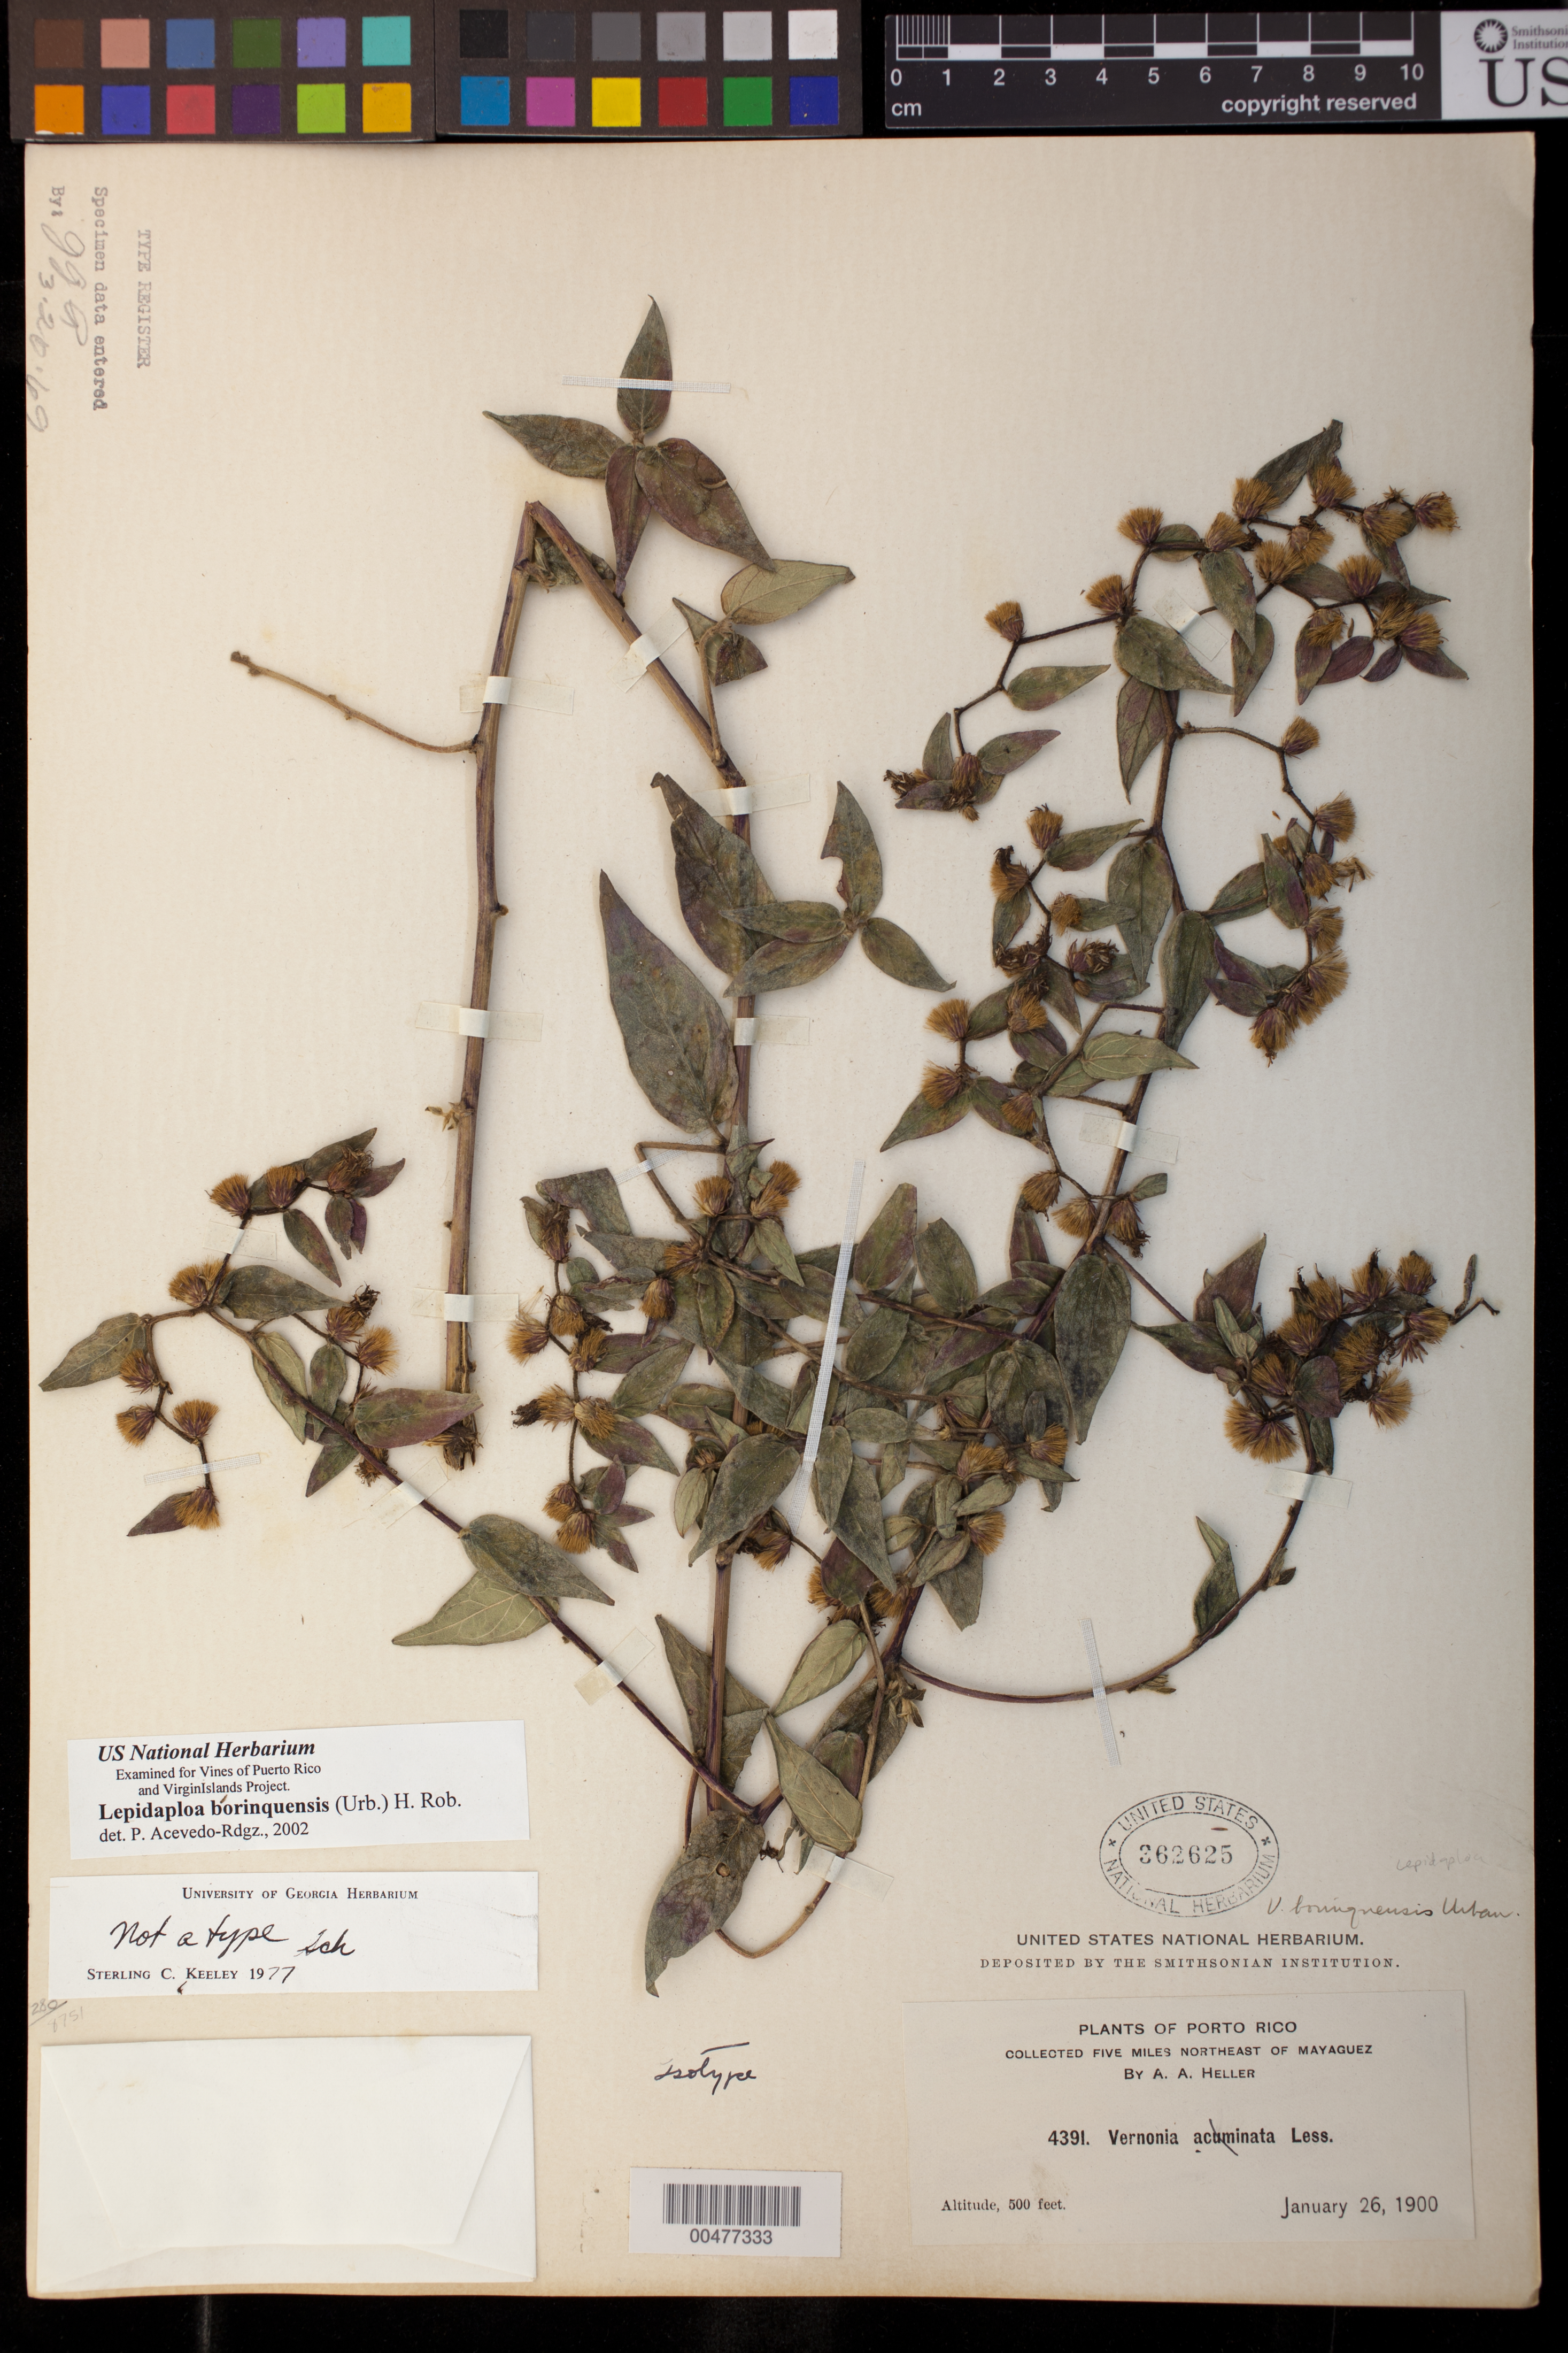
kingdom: Plantae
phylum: Tracheophyta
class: Magnoliopsida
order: Asterales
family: Asteraceae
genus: Salmea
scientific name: Salmea scandens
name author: (L.) DC.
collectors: A. A. Heller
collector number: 4391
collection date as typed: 26 Jan 1900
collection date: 1900-01-26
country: Puerto Rico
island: Greater Antilles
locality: Mayaguez, 5 mi. NE of .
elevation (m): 152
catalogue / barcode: US 362625